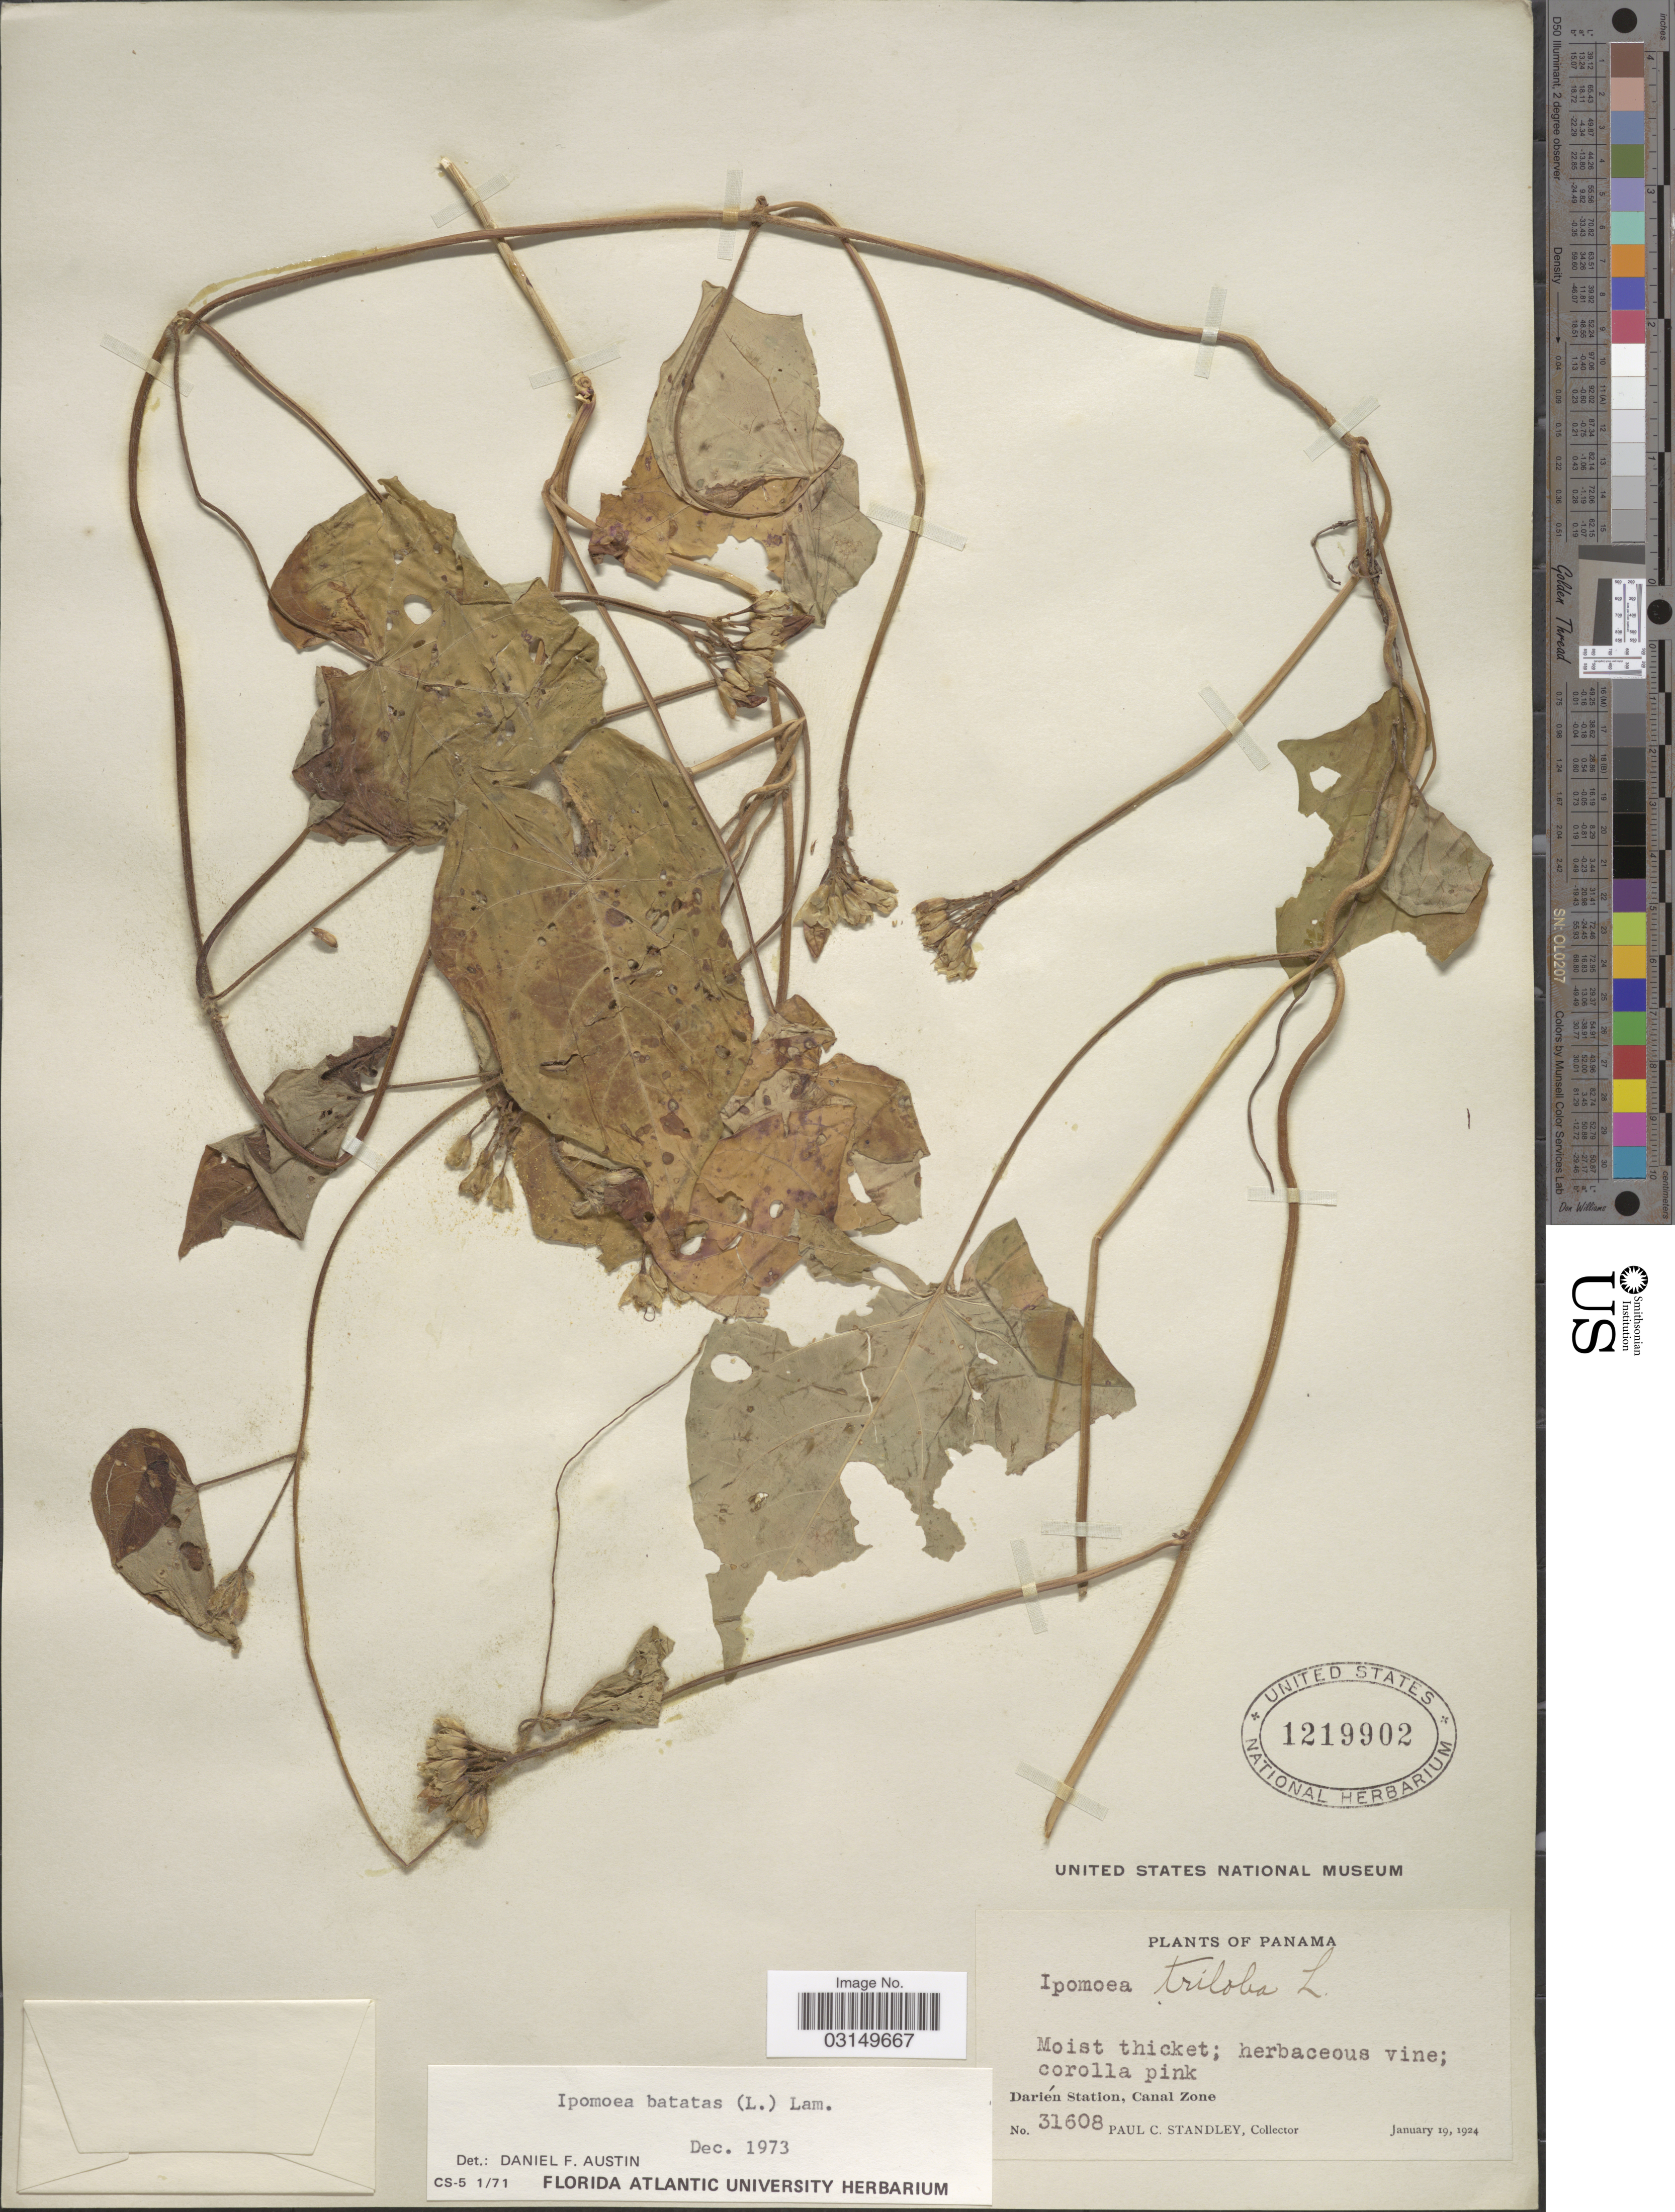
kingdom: Plantae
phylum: Tracheophyta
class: Magnoliopsida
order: Solanales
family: Convolvulaceae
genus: Ipomoea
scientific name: Ipomoea batatas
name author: (L.) Lam.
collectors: P. C. Standley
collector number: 31608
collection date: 1924-01-19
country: Panama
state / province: Colón / Panamá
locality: Darién Station, Canal Zone.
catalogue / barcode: US 1219902